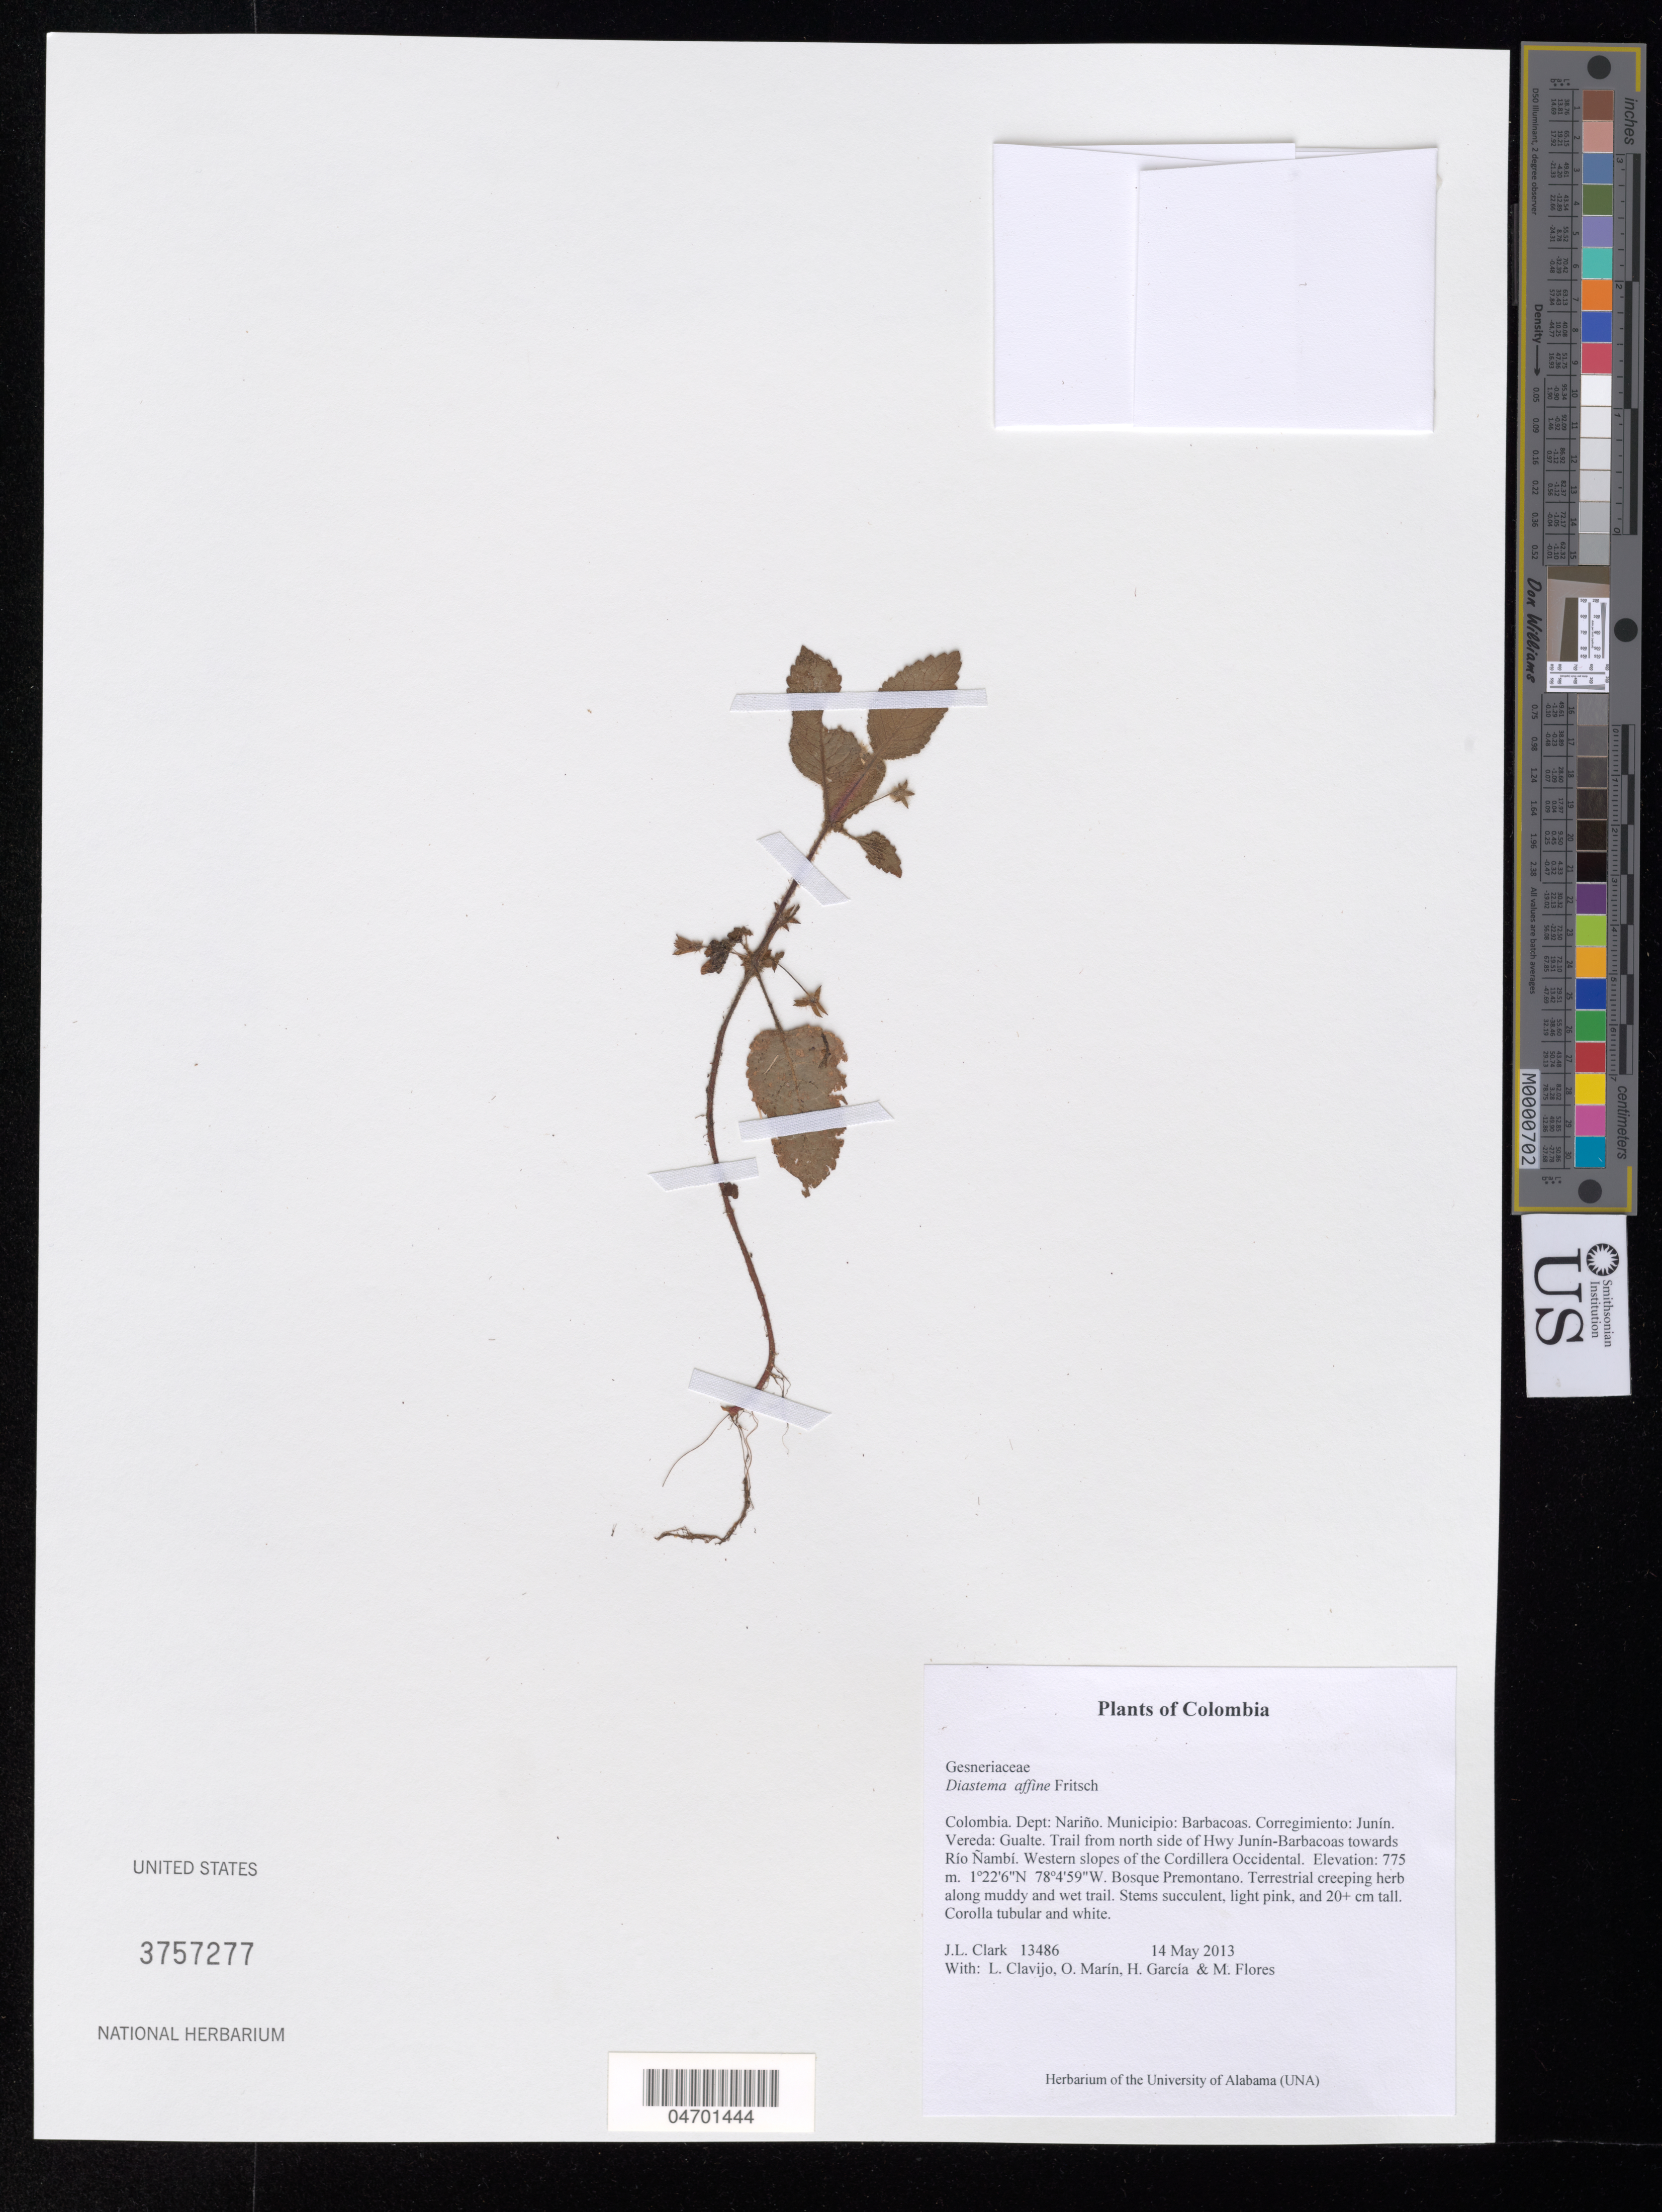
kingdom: Plantae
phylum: Tracheophyta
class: Magnoliopsida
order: Lamiales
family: Gesneriaceae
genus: Diastema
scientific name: Diastema affine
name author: Fritsch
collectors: J. L. Clark, L. Clavijo, J. Howieson & H. Garcia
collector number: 13486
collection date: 2013-05-14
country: Colombia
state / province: Nariño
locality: Dept: Nariño. Municipio: Barbacoas. Corregimiento: Junín. Vereda: Gualte. Trail from north side of Hwy Junín-Barbacoas towards Río Ñambí. Western slopes of the Cordillera Occidental.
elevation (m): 775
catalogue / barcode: US 3757277